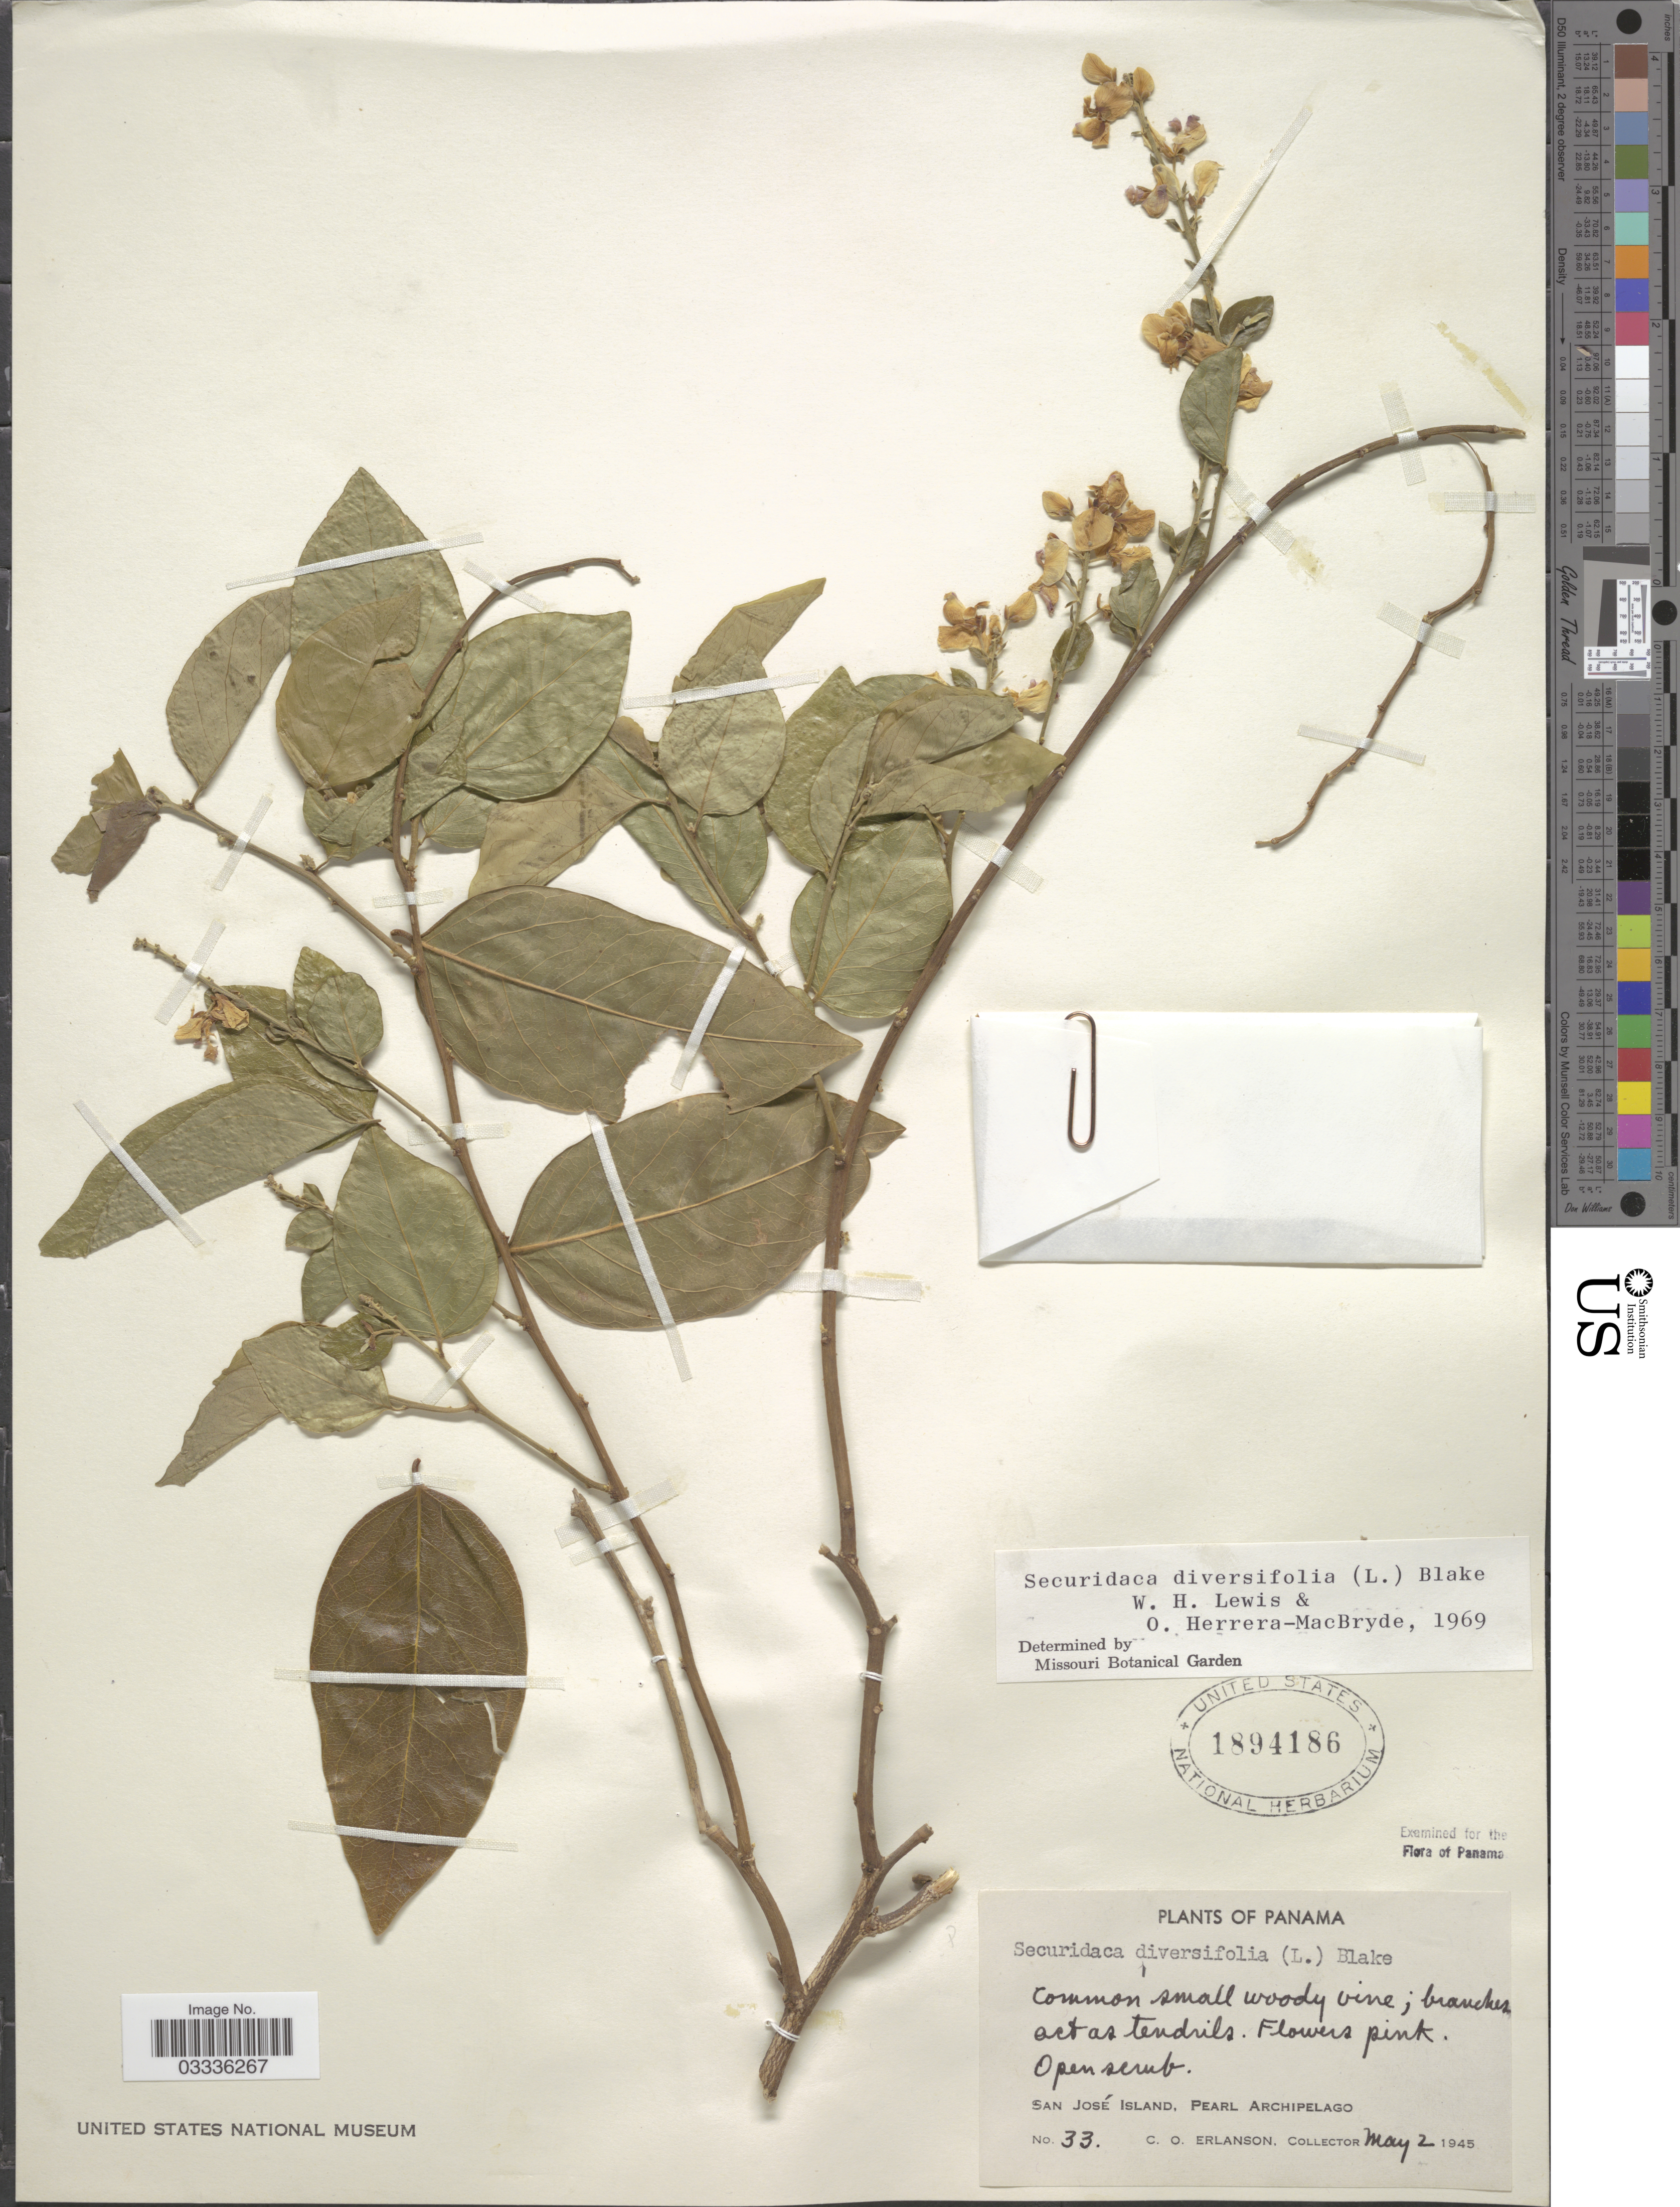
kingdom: Plantae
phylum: Tracheophyta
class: Magnoliopsida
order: Fabales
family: Polygalaceae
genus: Securidaca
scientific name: Securidaca diversifolia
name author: (L.) S.F. Blake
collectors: C. O. Erlanson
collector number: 33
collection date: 1945-05-02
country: Panama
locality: San José Island, Pearl Archipelago.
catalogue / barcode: US 1894186